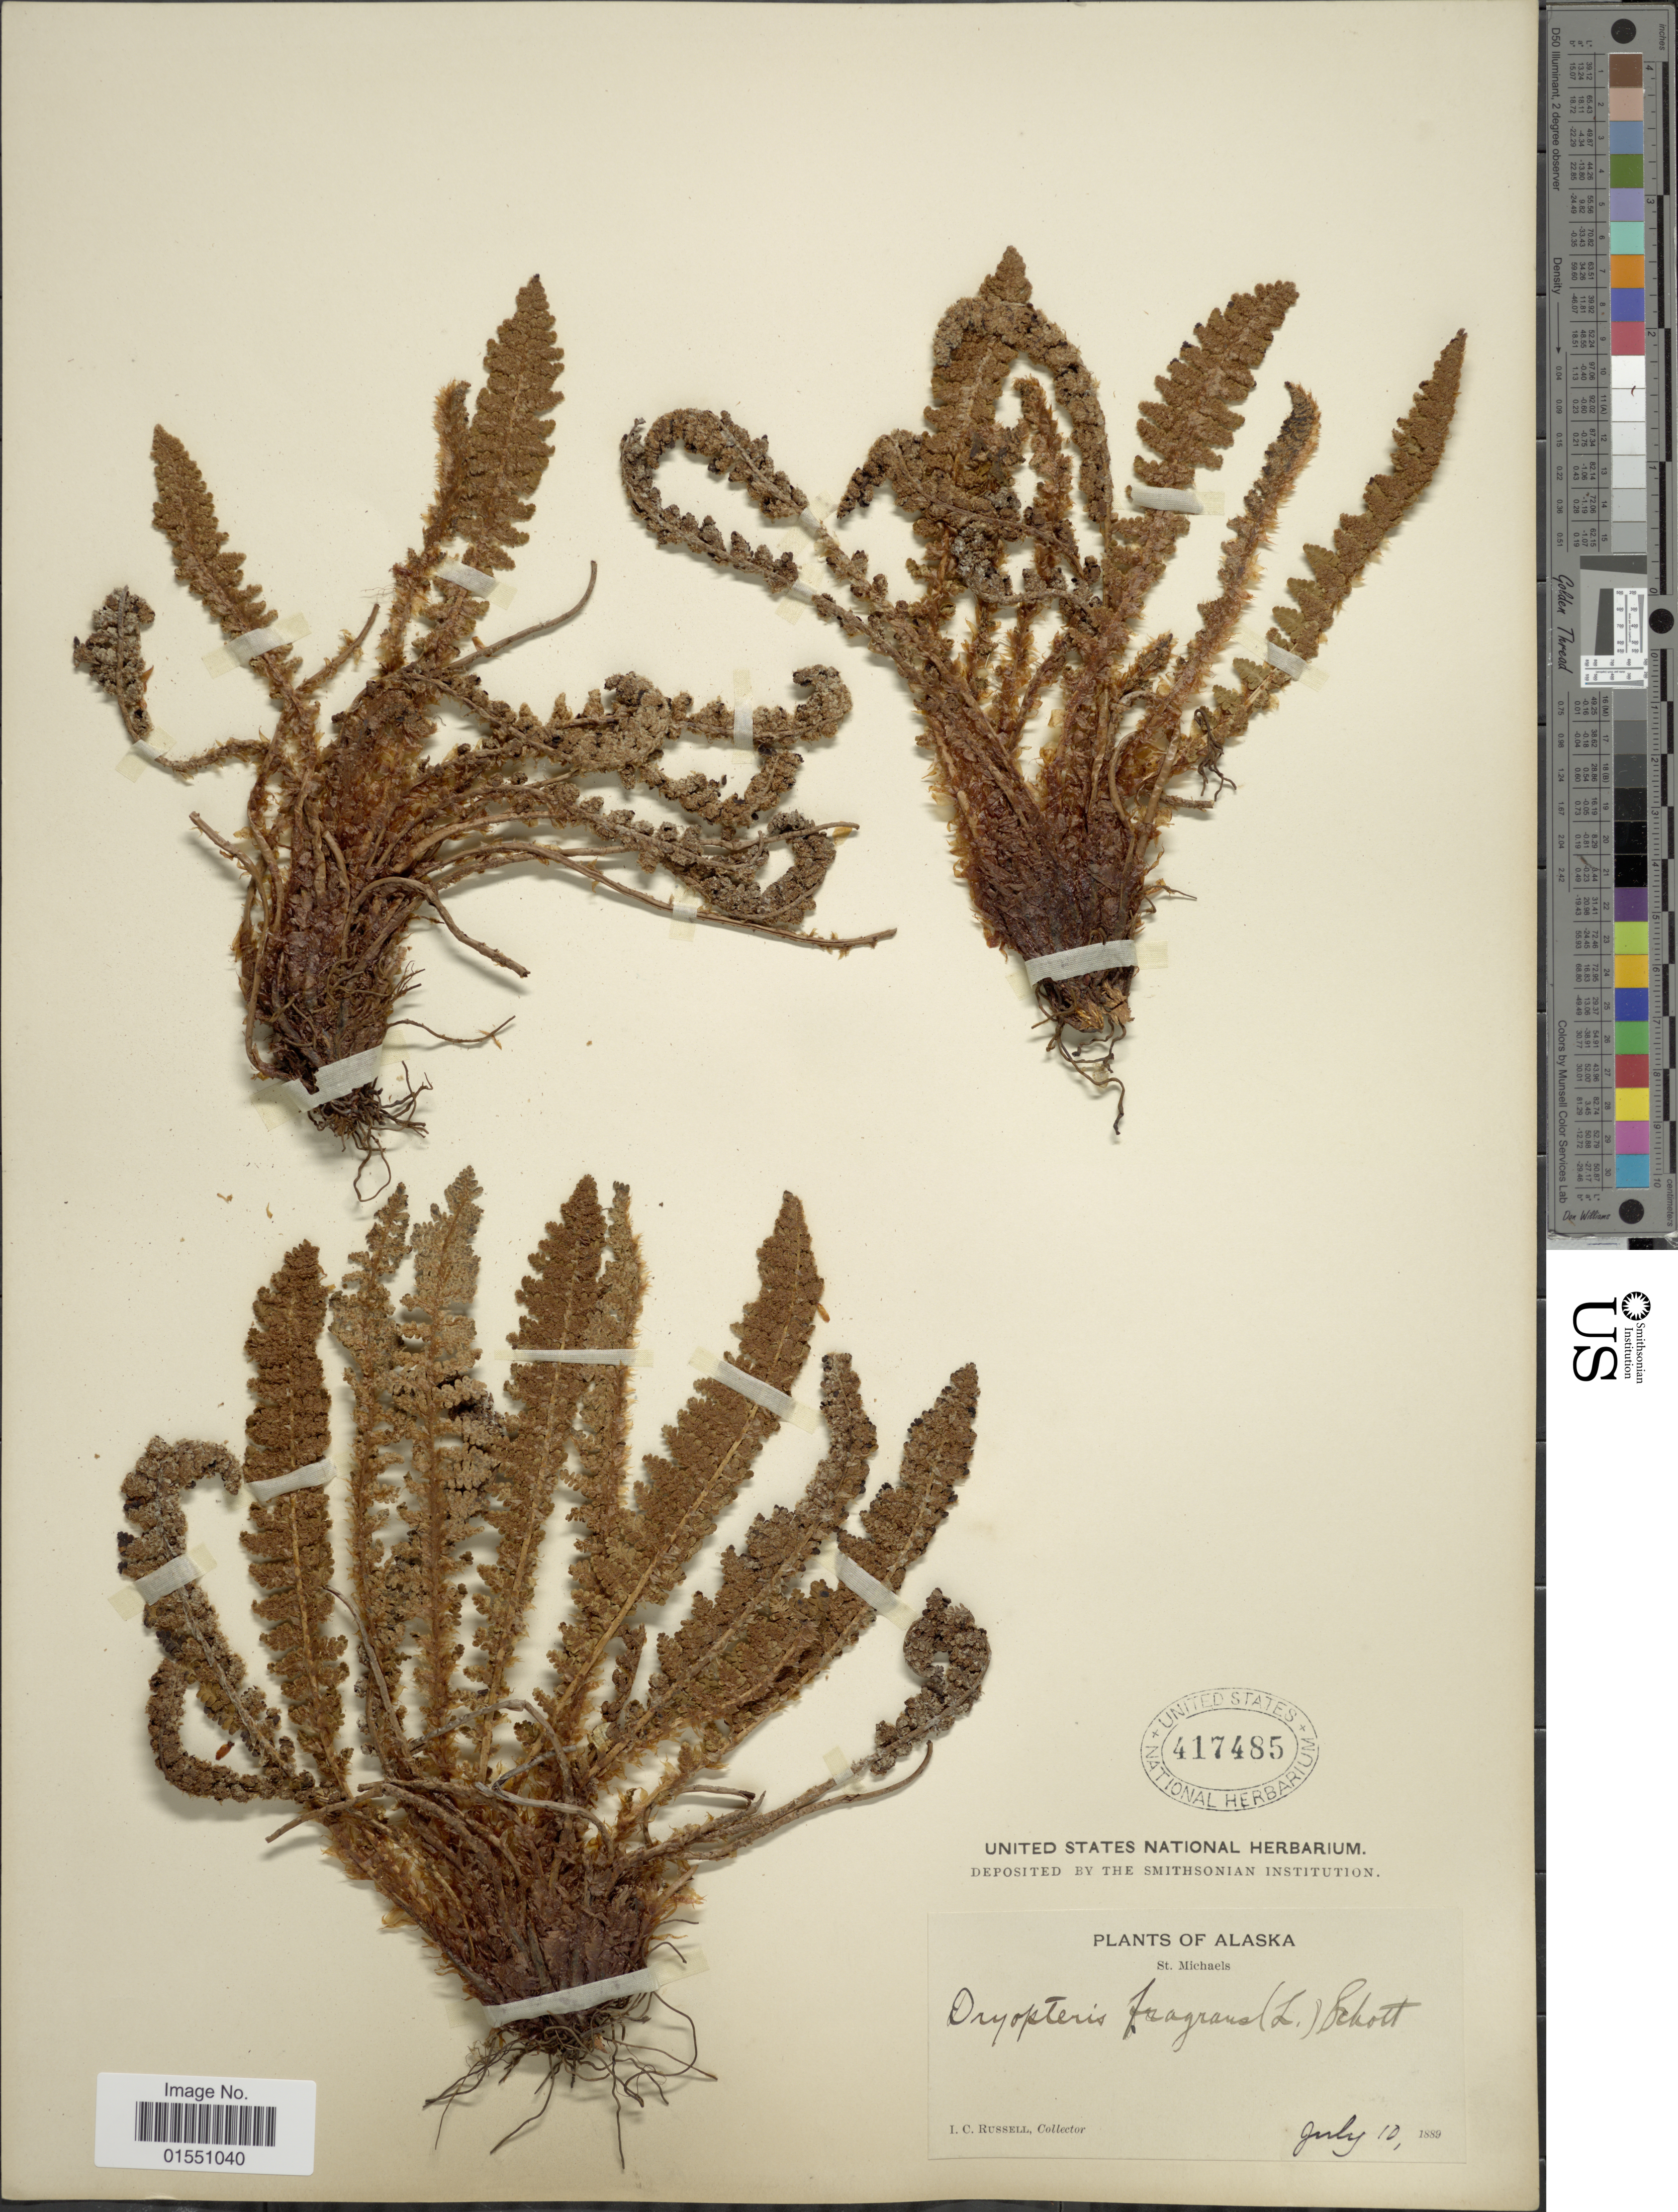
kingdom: Plantae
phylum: Tracheophyta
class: Polypodiopsida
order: Polypodiales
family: Dryopteridaceae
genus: Dryopteris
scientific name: Dryopteris fragrans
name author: (L.) Schott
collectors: I. C. Russell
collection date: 1889-07-10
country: United States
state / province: Alaska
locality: St. Michaels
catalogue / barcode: US 417485